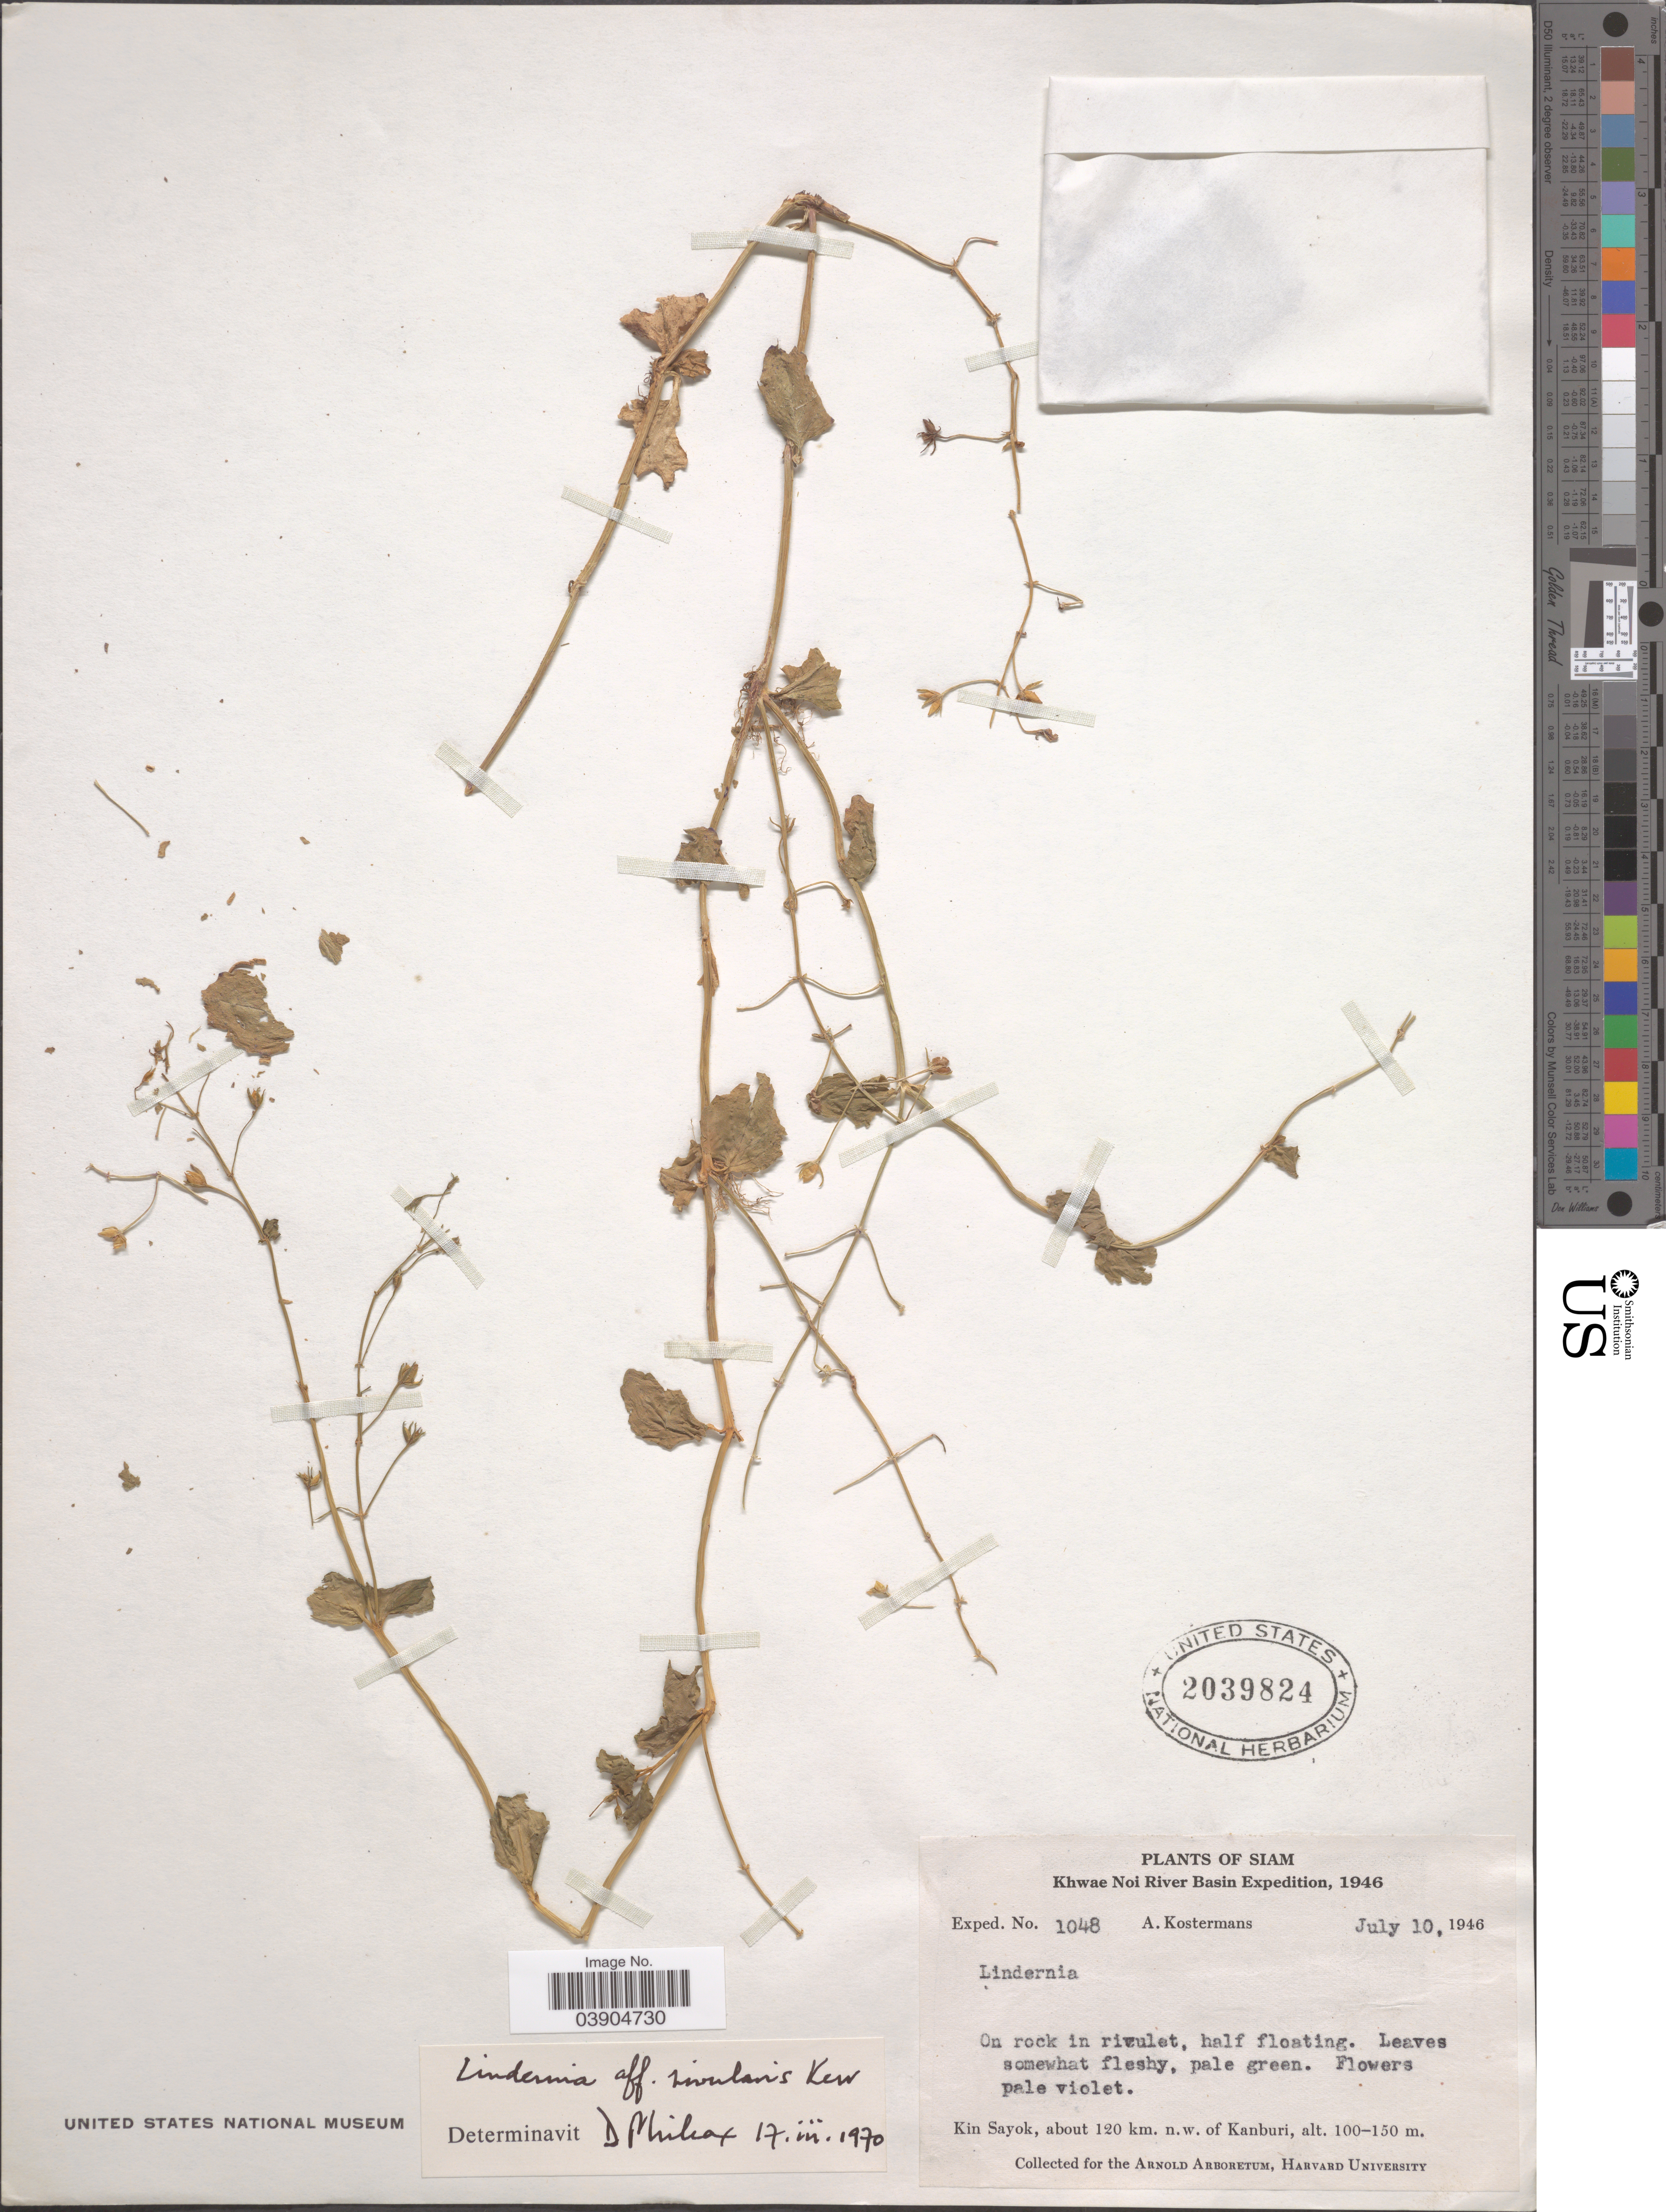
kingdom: Plantae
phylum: Tracheophyta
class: Magnoliopsida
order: Lamiales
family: Linderniaceae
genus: Lindernia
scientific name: Lindernia rivularis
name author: Kerr ex Barnett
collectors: A. J. G. Kostermans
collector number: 1048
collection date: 1946-07-10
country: Thailand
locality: Kin Sayok, about 120 km. n.w. of Kanburi.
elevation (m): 100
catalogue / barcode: US 2039824